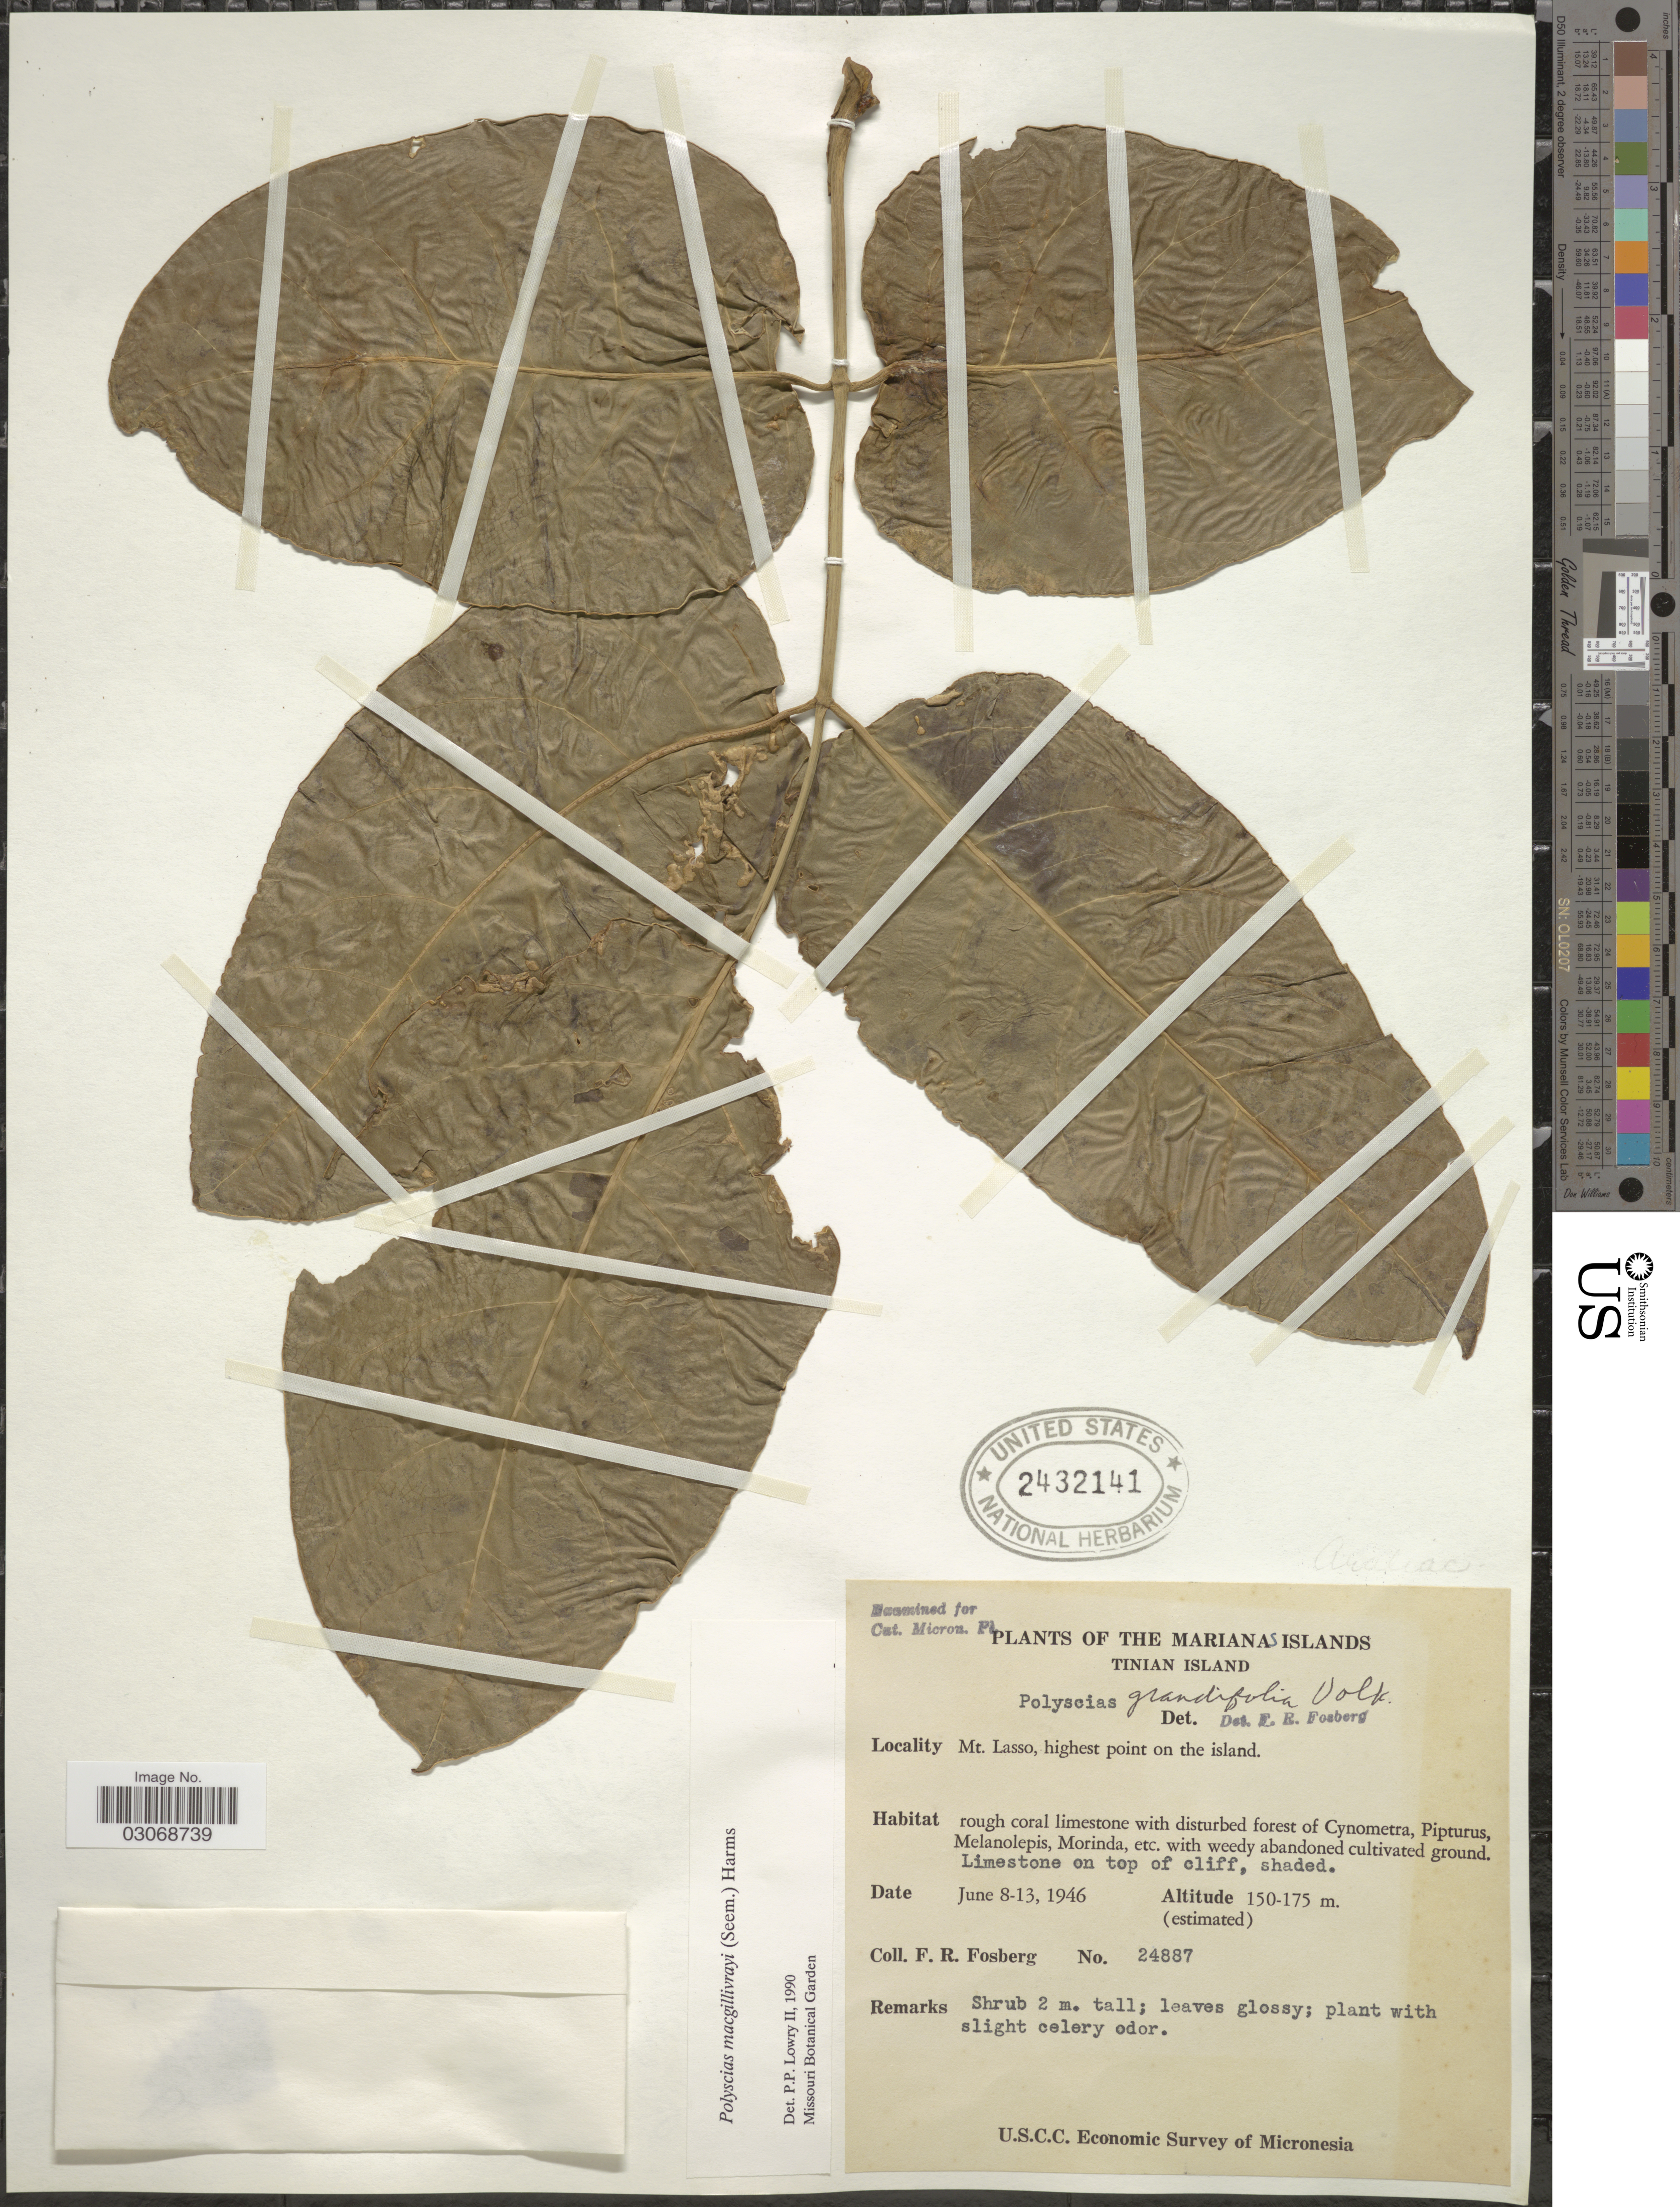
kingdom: Plantae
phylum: Tracheophyta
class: Magnoliopsida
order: Apiales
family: Araliaceae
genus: Polyscias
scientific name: Polyscias macgillivrayi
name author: Harms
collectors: F. R. Fosberg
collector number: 24887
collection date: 1946-06-08/1946-06-13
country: Northern Mariana Islands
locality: The Marianas Islands, Tinian Island, Mt. Lasso, highest point on the island.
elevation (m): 150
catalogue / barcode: US 2432141